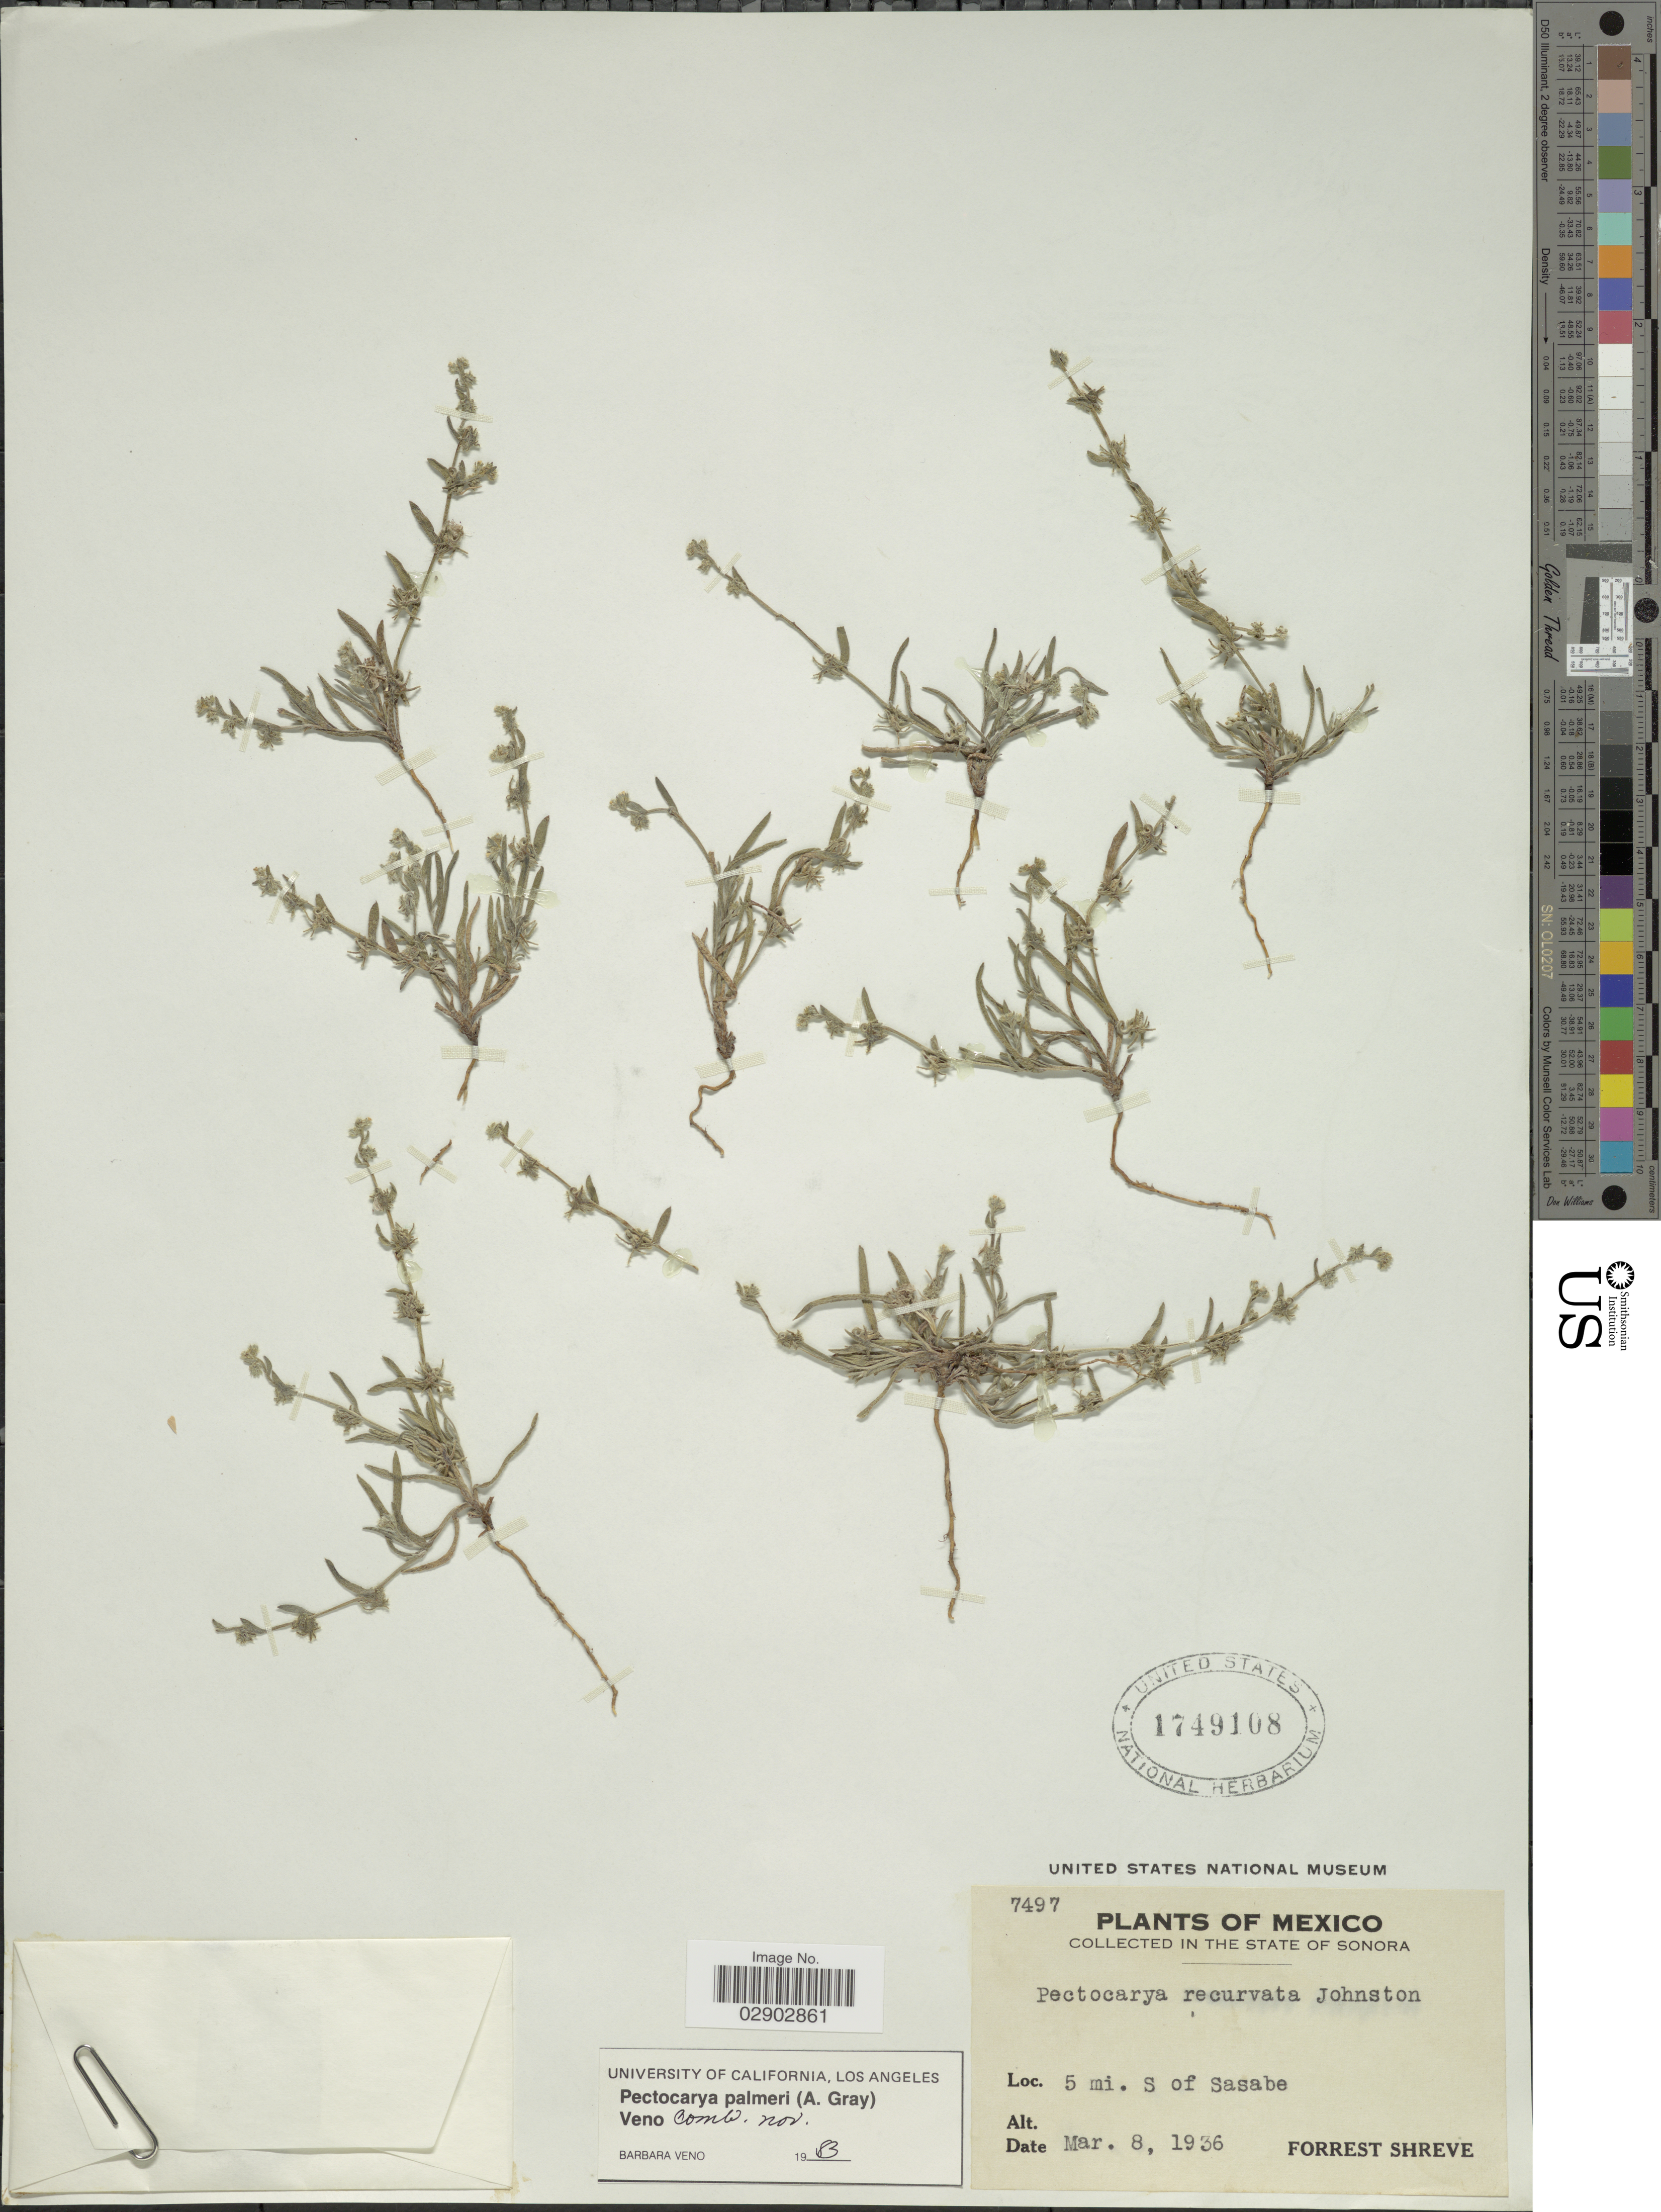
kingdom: Plantae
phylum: Tracheophyta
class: Magnoliopsida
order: Boraginales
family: Boraginaceae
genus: Harpagonella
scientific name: Harpagonella palmeri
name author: A. Gray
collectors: F. Shreve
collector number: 7497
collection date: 1936-03-08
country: Mexico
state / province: Sonora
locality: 5 mi. S of Sasabe.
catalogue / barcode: US 1749108